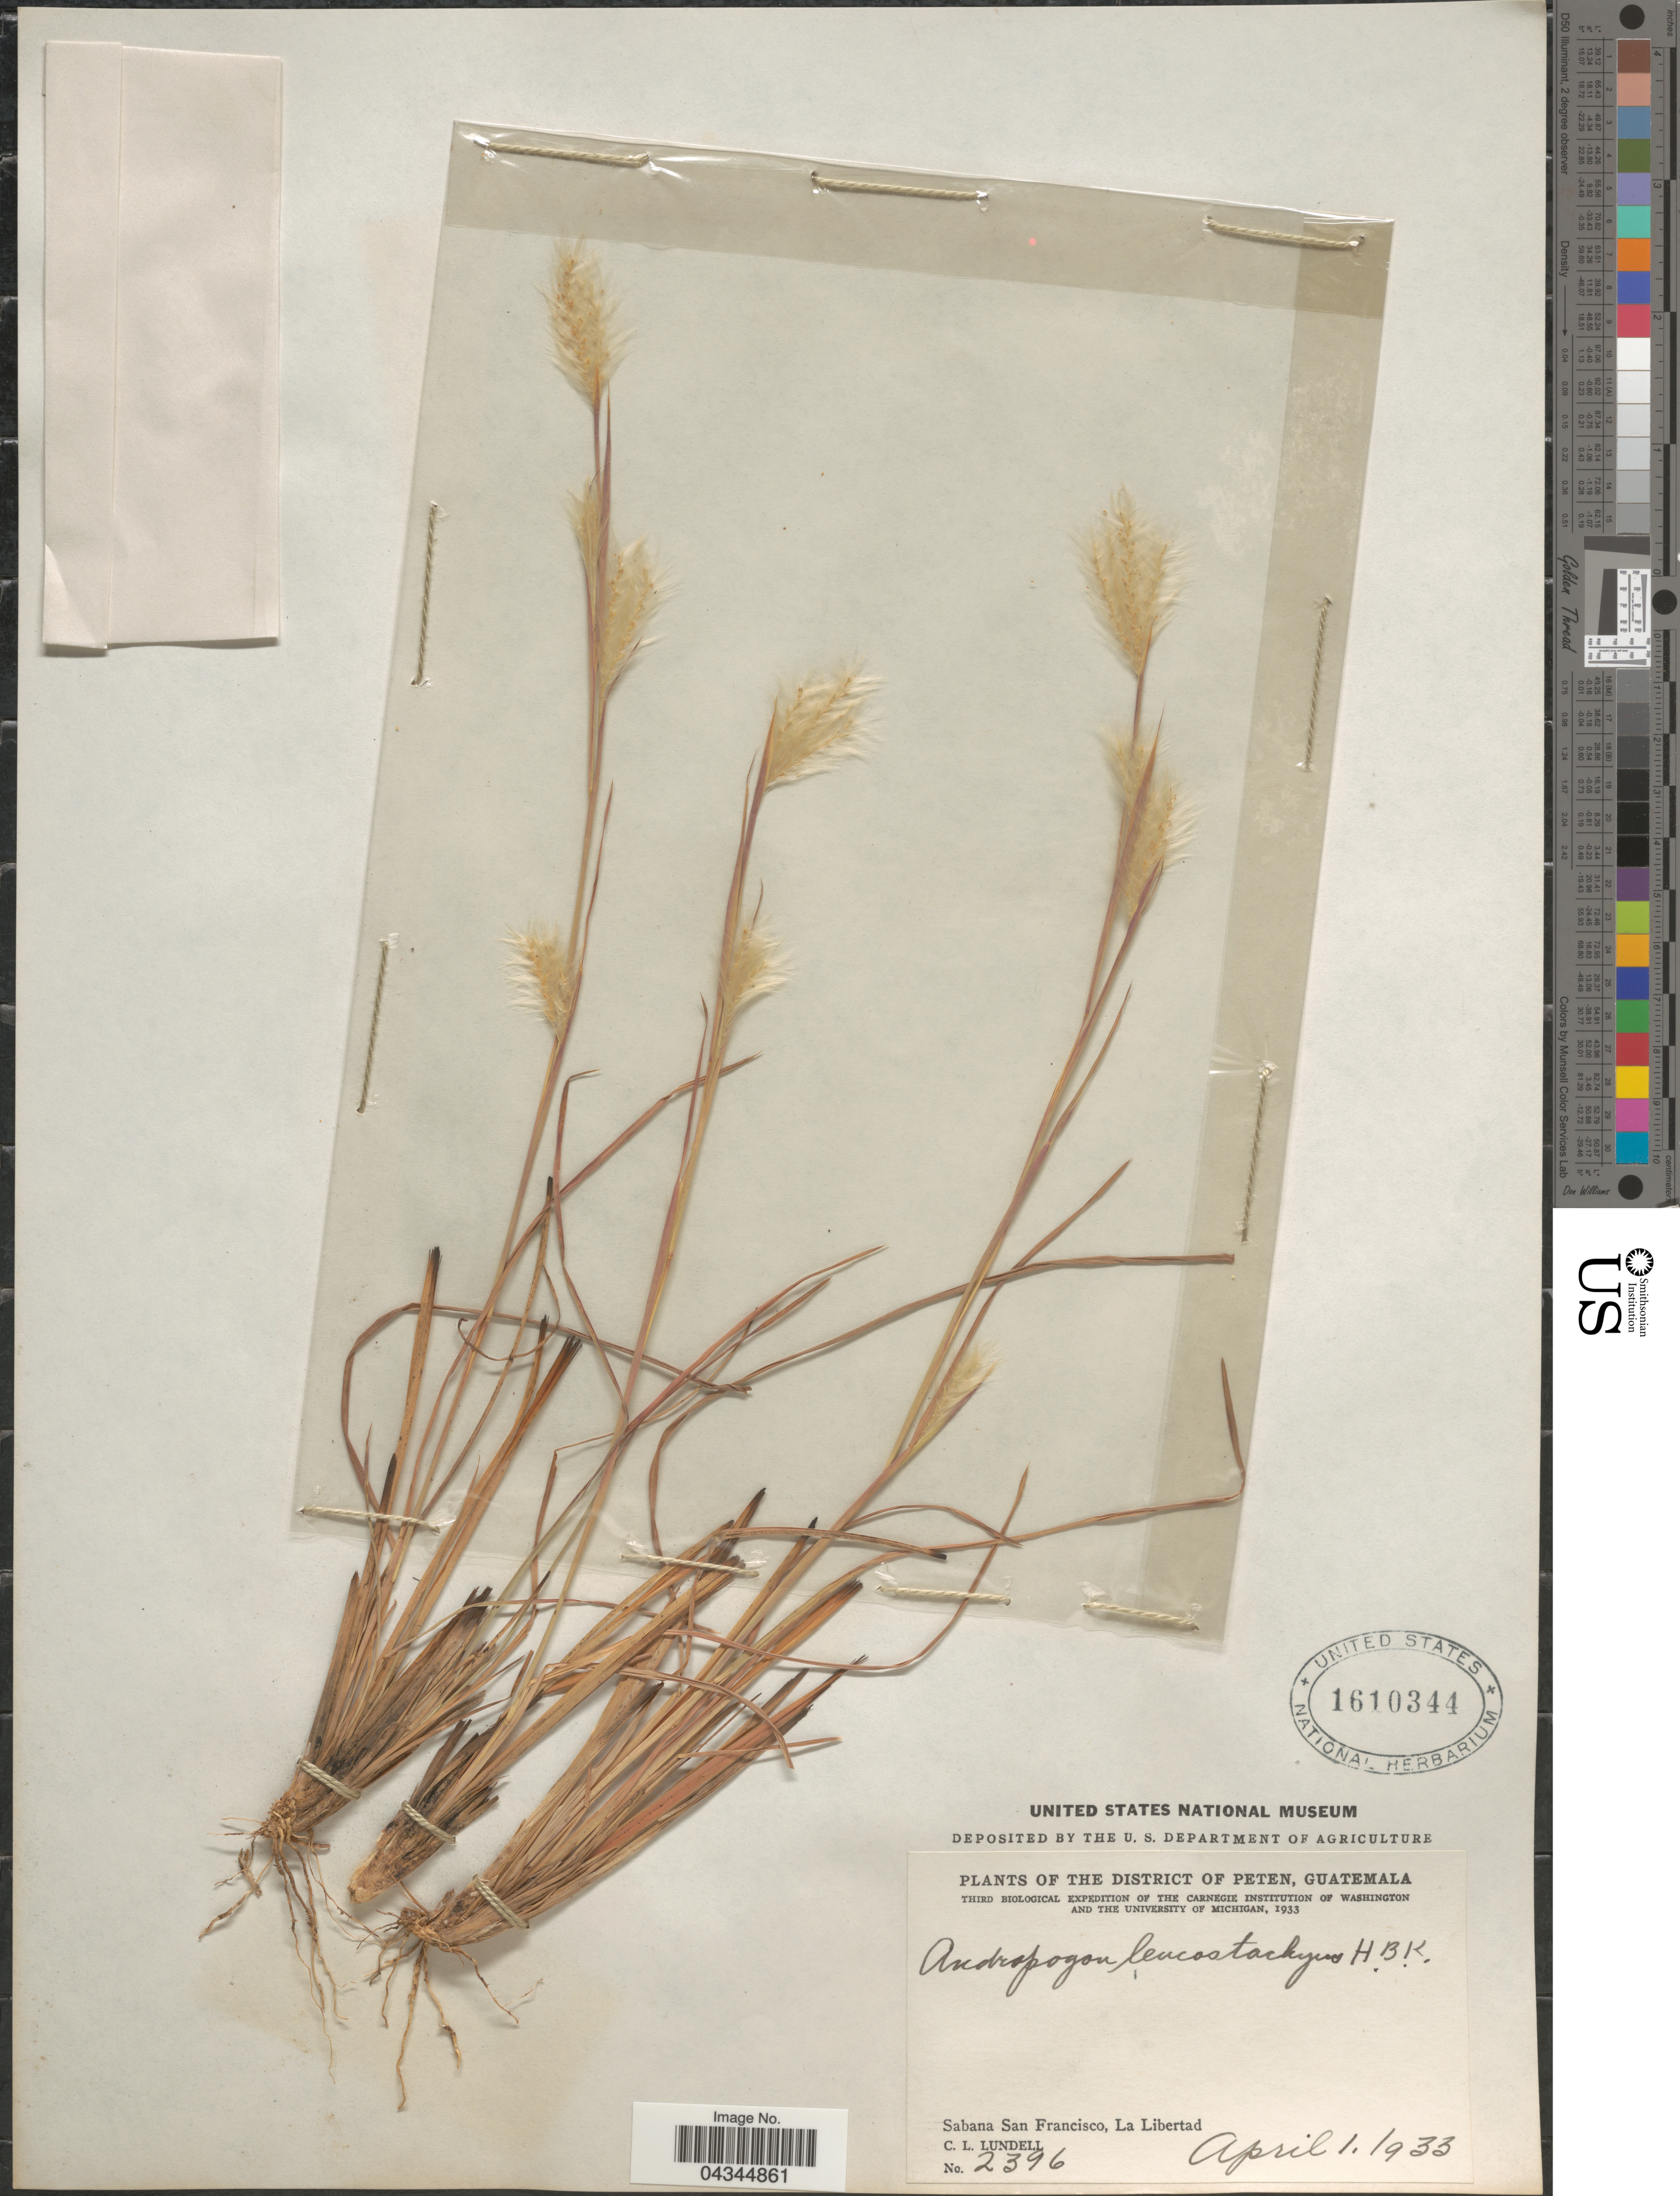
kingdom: Plantae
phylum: Tracheophyta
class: Liliopsida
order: Poales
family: Poaceae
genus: Andropogon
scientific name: Andropogon leucostachyus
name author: Kunth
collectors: C. L. Lundell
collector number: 2396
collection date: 1933-04-01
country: Guatemala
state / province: El Peten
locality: The District of Peten. Third Biological Expedition of the Carnegie Institution of Washington and the University of Michigan, 1933. Sabana San Francisco, La Libertad.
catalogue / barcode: US 1610344